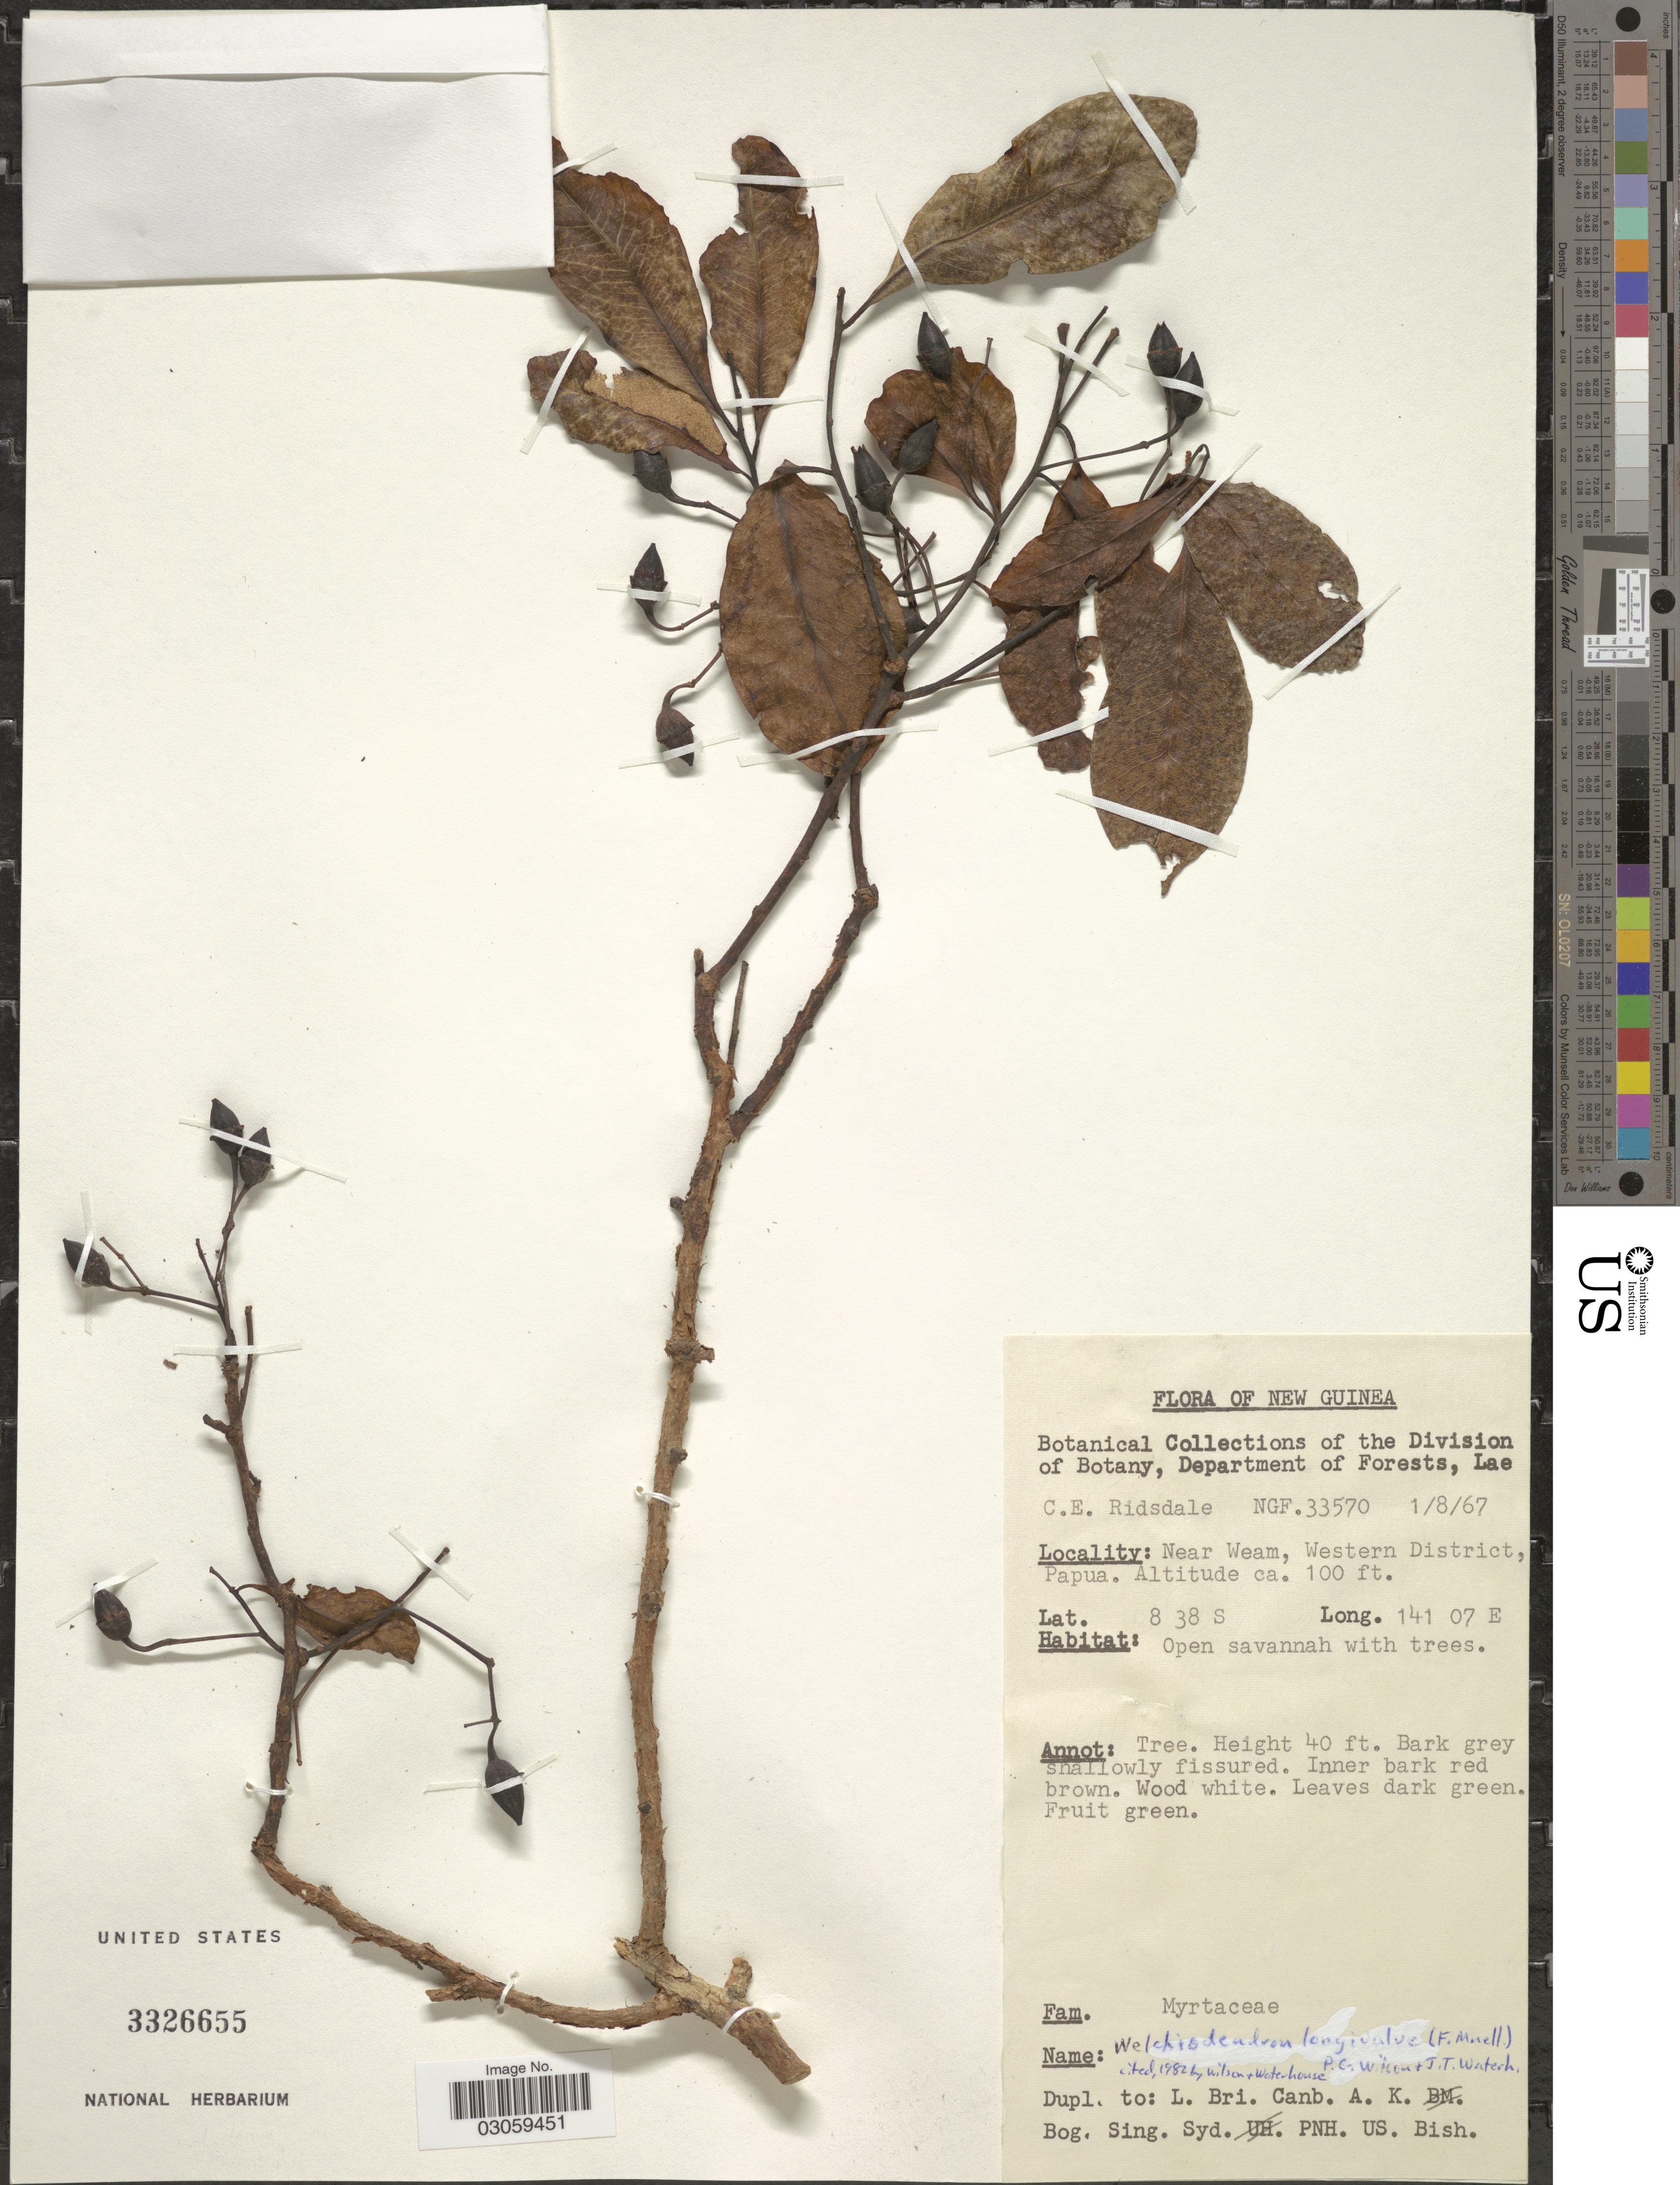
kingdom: Plantae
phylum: Tracheophyta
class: Magnoliopsida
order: Myrtales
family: Myrtaceae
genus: Welchiodendron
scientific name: Welchiodendron longivalve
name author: (F. Muell.) P.G. Wilson & J. T. Waterh.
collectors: C. E. Ridsdale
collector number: NGF33570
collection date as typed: Transcribed d/m/y: 1/8/67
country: Papua New Guinea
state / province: Manus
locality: New Guinea. Near Weam, Western District, Papua.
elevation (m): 30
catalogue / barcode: US 3326655